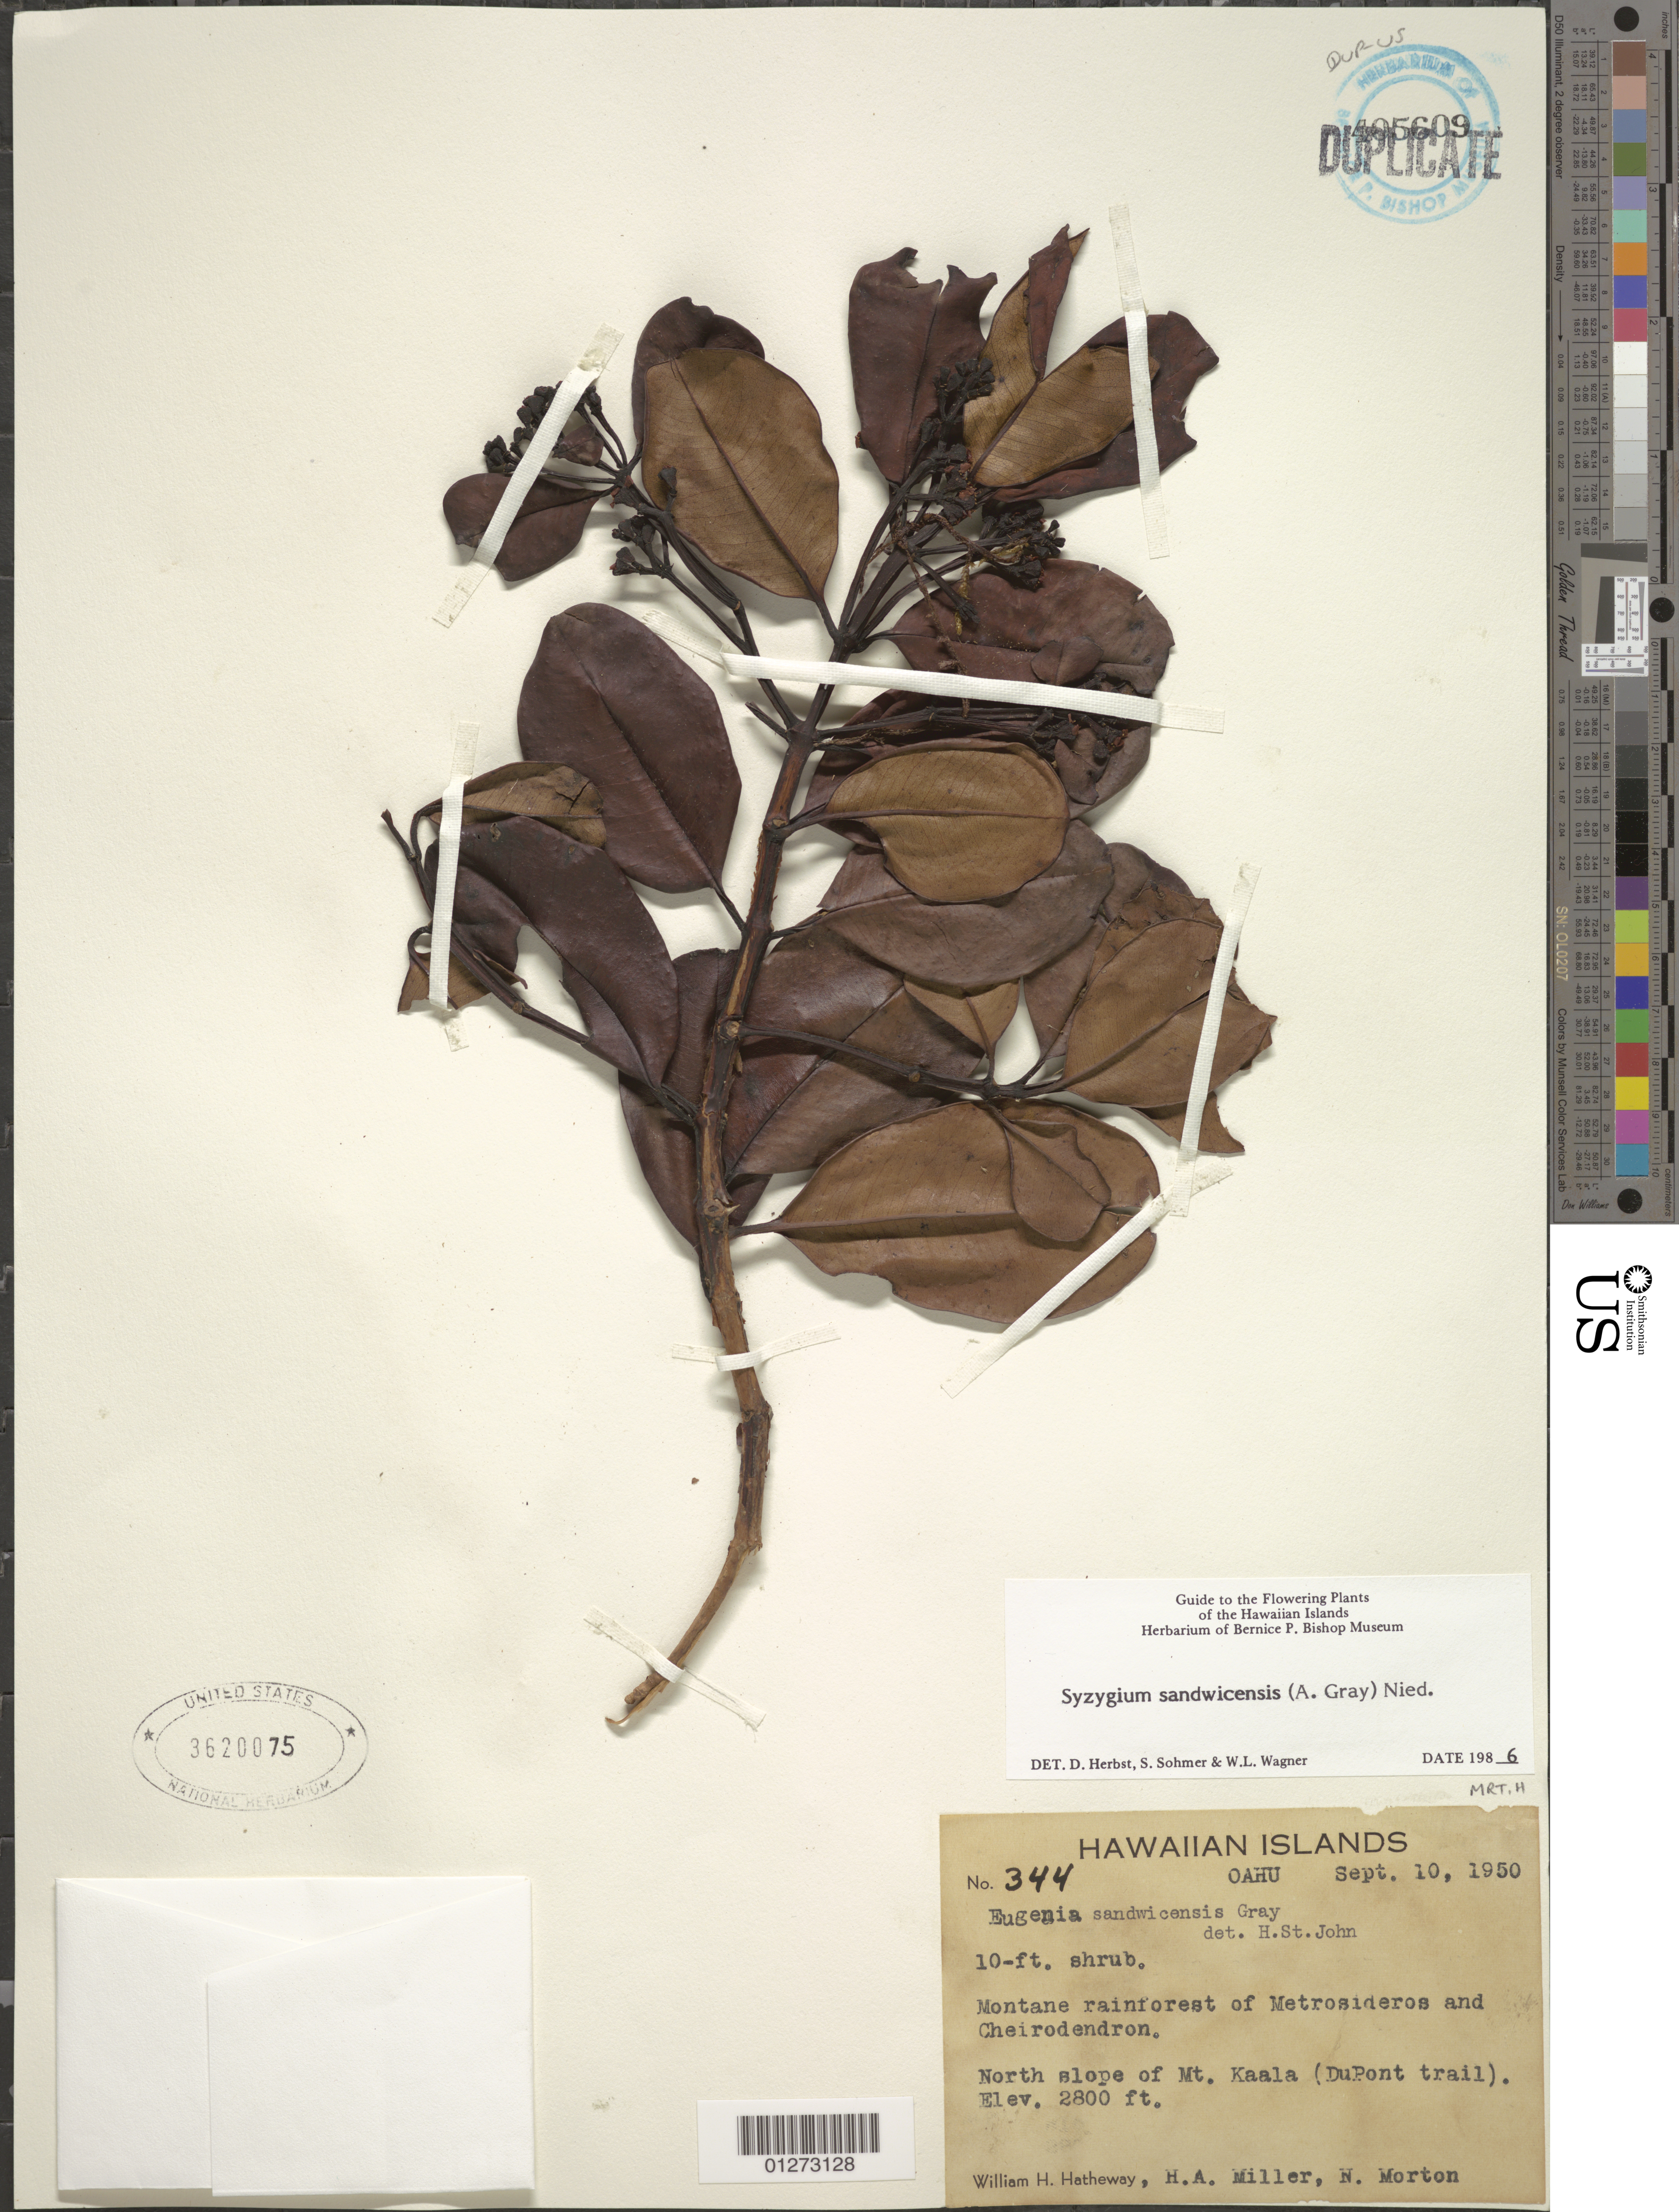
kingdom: Plantae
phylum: Tracheophyta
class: Magnoliopsida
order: Myrtales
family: Myrtaceae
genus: Syzygium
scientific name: Syzygium sandwicense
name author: (A. Gray) Müll. Stuttg.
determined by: Herbst, D. R.; Sohmer, S. H.; Wagner, W. L.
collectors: H. Hatheway, H. A. Miller & N. E. Morton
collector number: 344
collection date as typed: Sept. 10, 1950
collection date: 1950-09-10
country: United States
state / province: Hawaii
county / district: Honolulu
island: Oahu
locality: North slope of Mt. Kaala (DuPont trail).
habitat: Montane rainforest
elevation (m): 853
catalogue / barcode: US 3620075